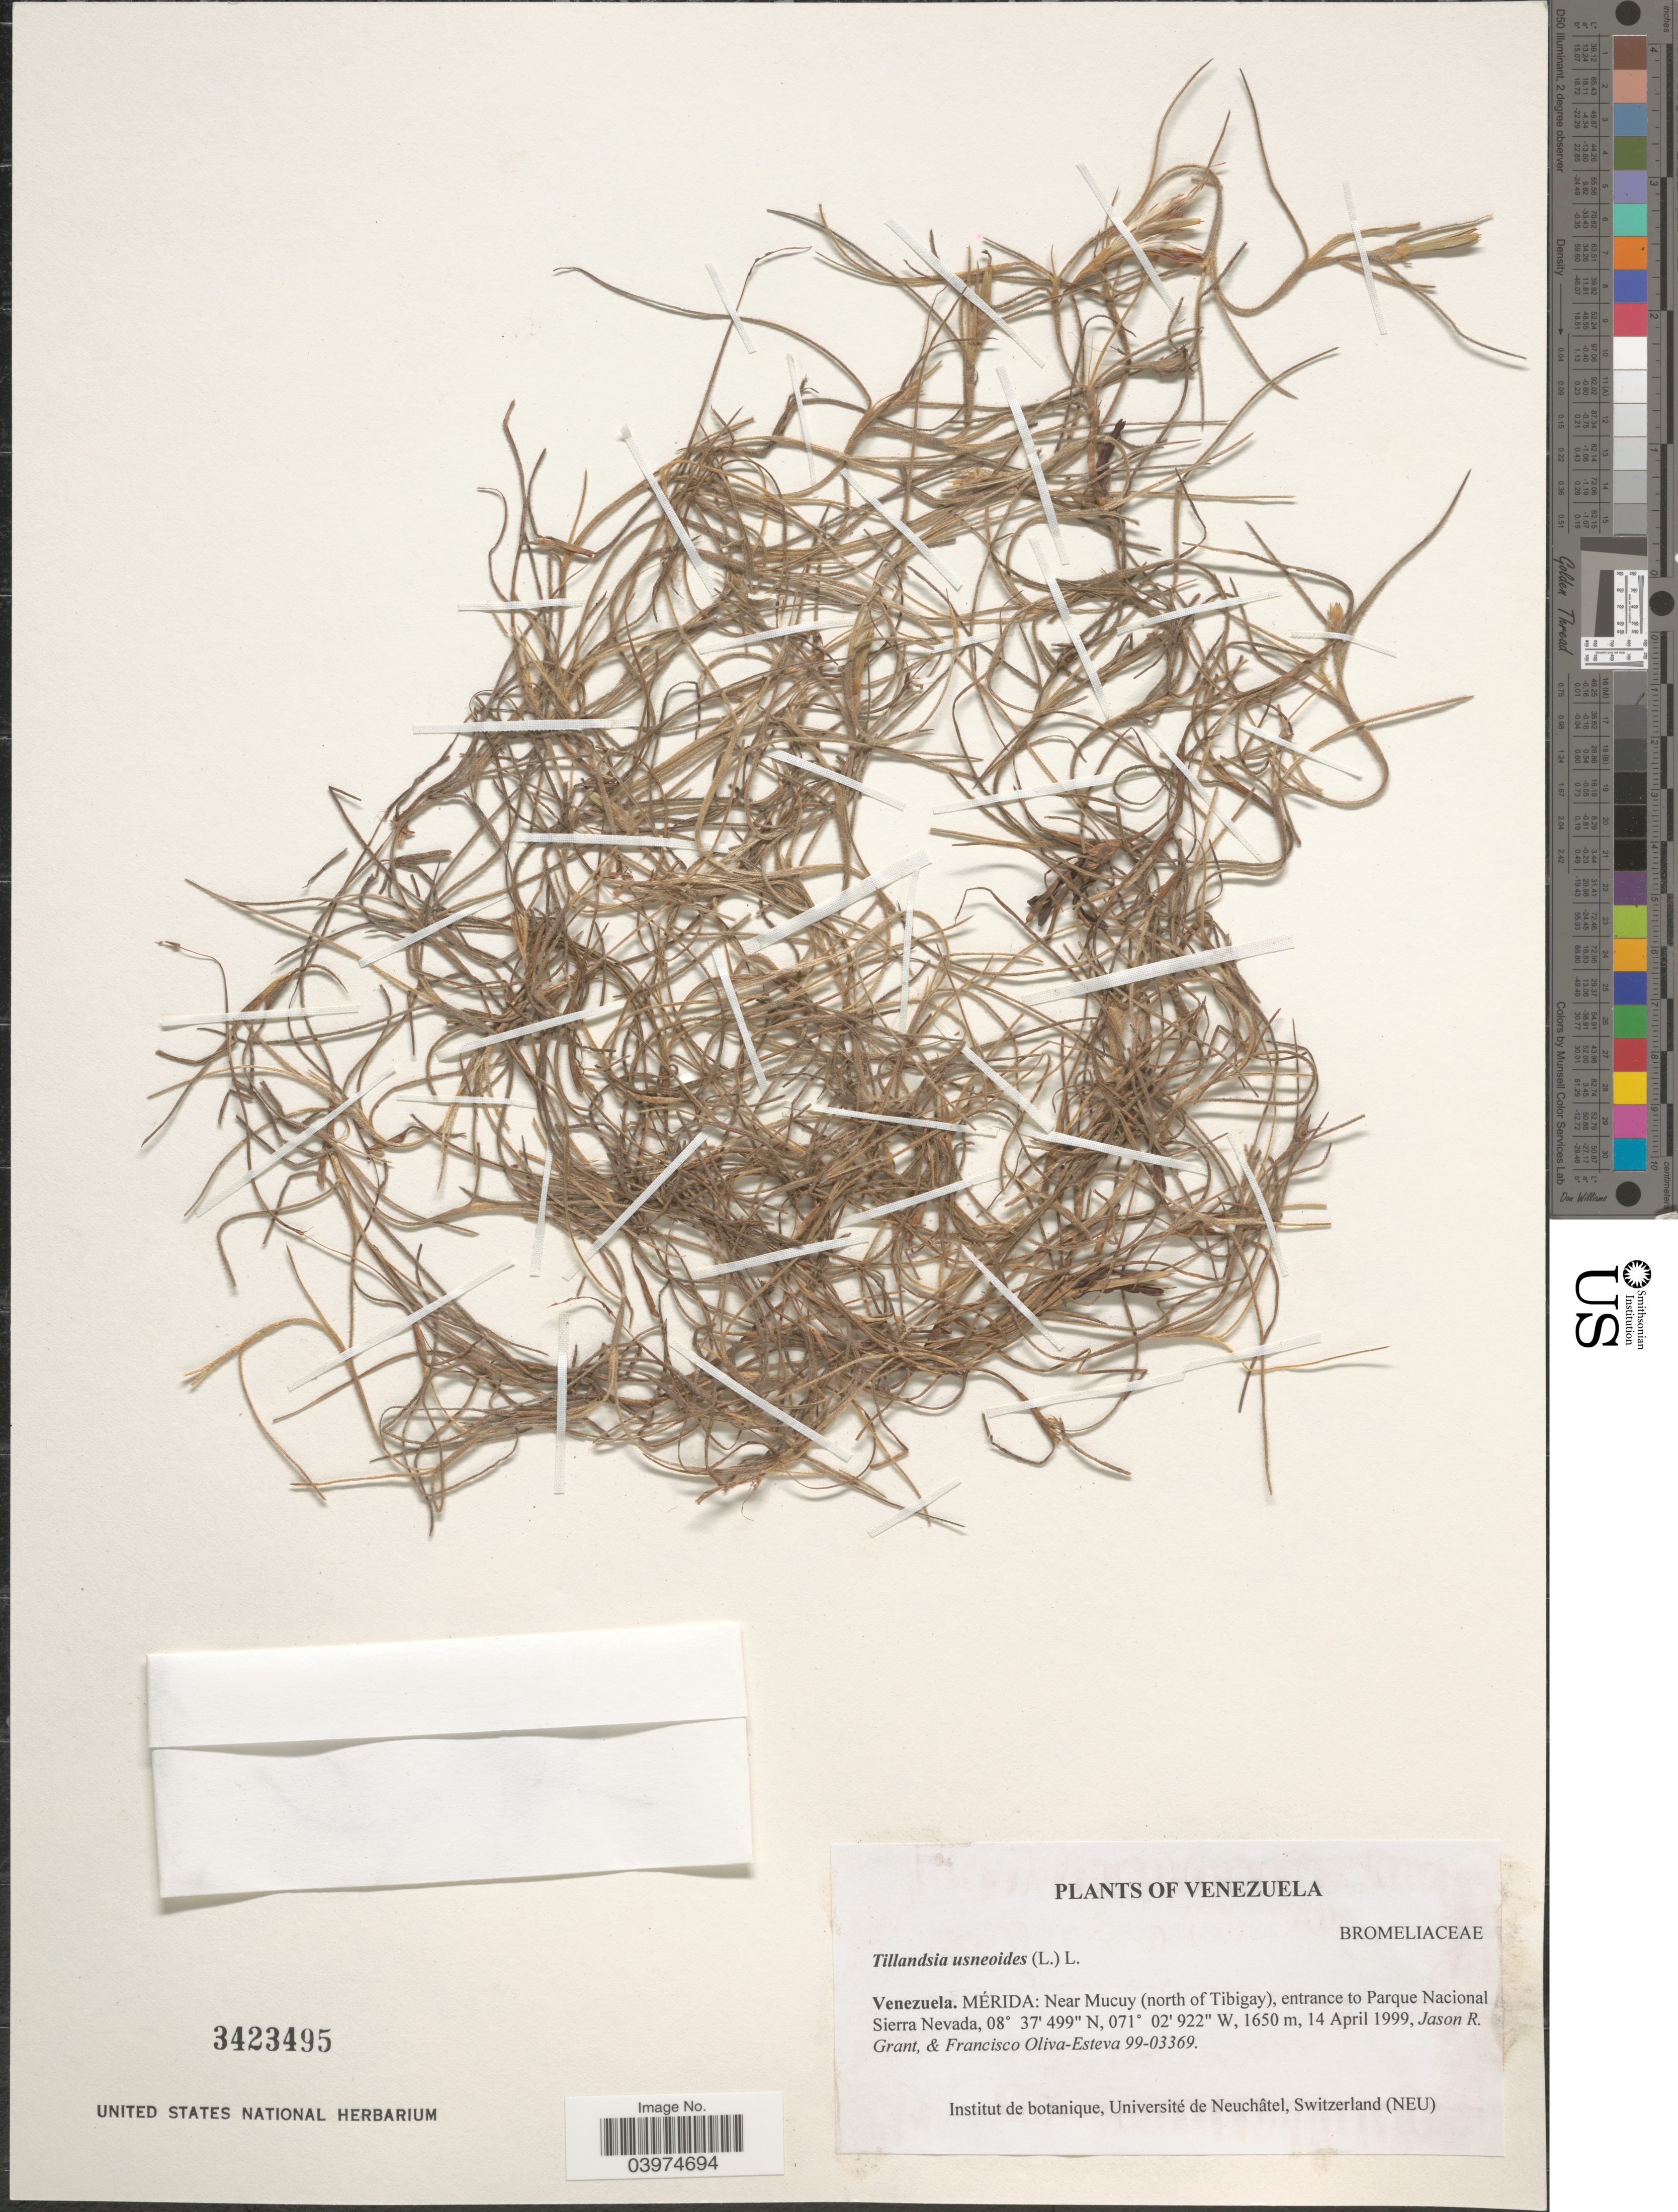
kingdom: Plantae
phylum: Tracheophyta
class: Liliopsida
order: Poales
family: Bromeliaceae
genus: Tillandsia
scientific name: Tillandsia usneoides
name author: (L.) L.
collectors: J. R. Grant & F. Oliva-Esteva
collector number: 99-03369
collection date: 1999-04-14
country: Venezuela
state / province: Merida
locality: Mérida: Near Mucuy (north of Tibigay), entrance to Parque Nacional Sierra Nevada.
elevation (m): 1650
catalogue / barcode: US 3423495